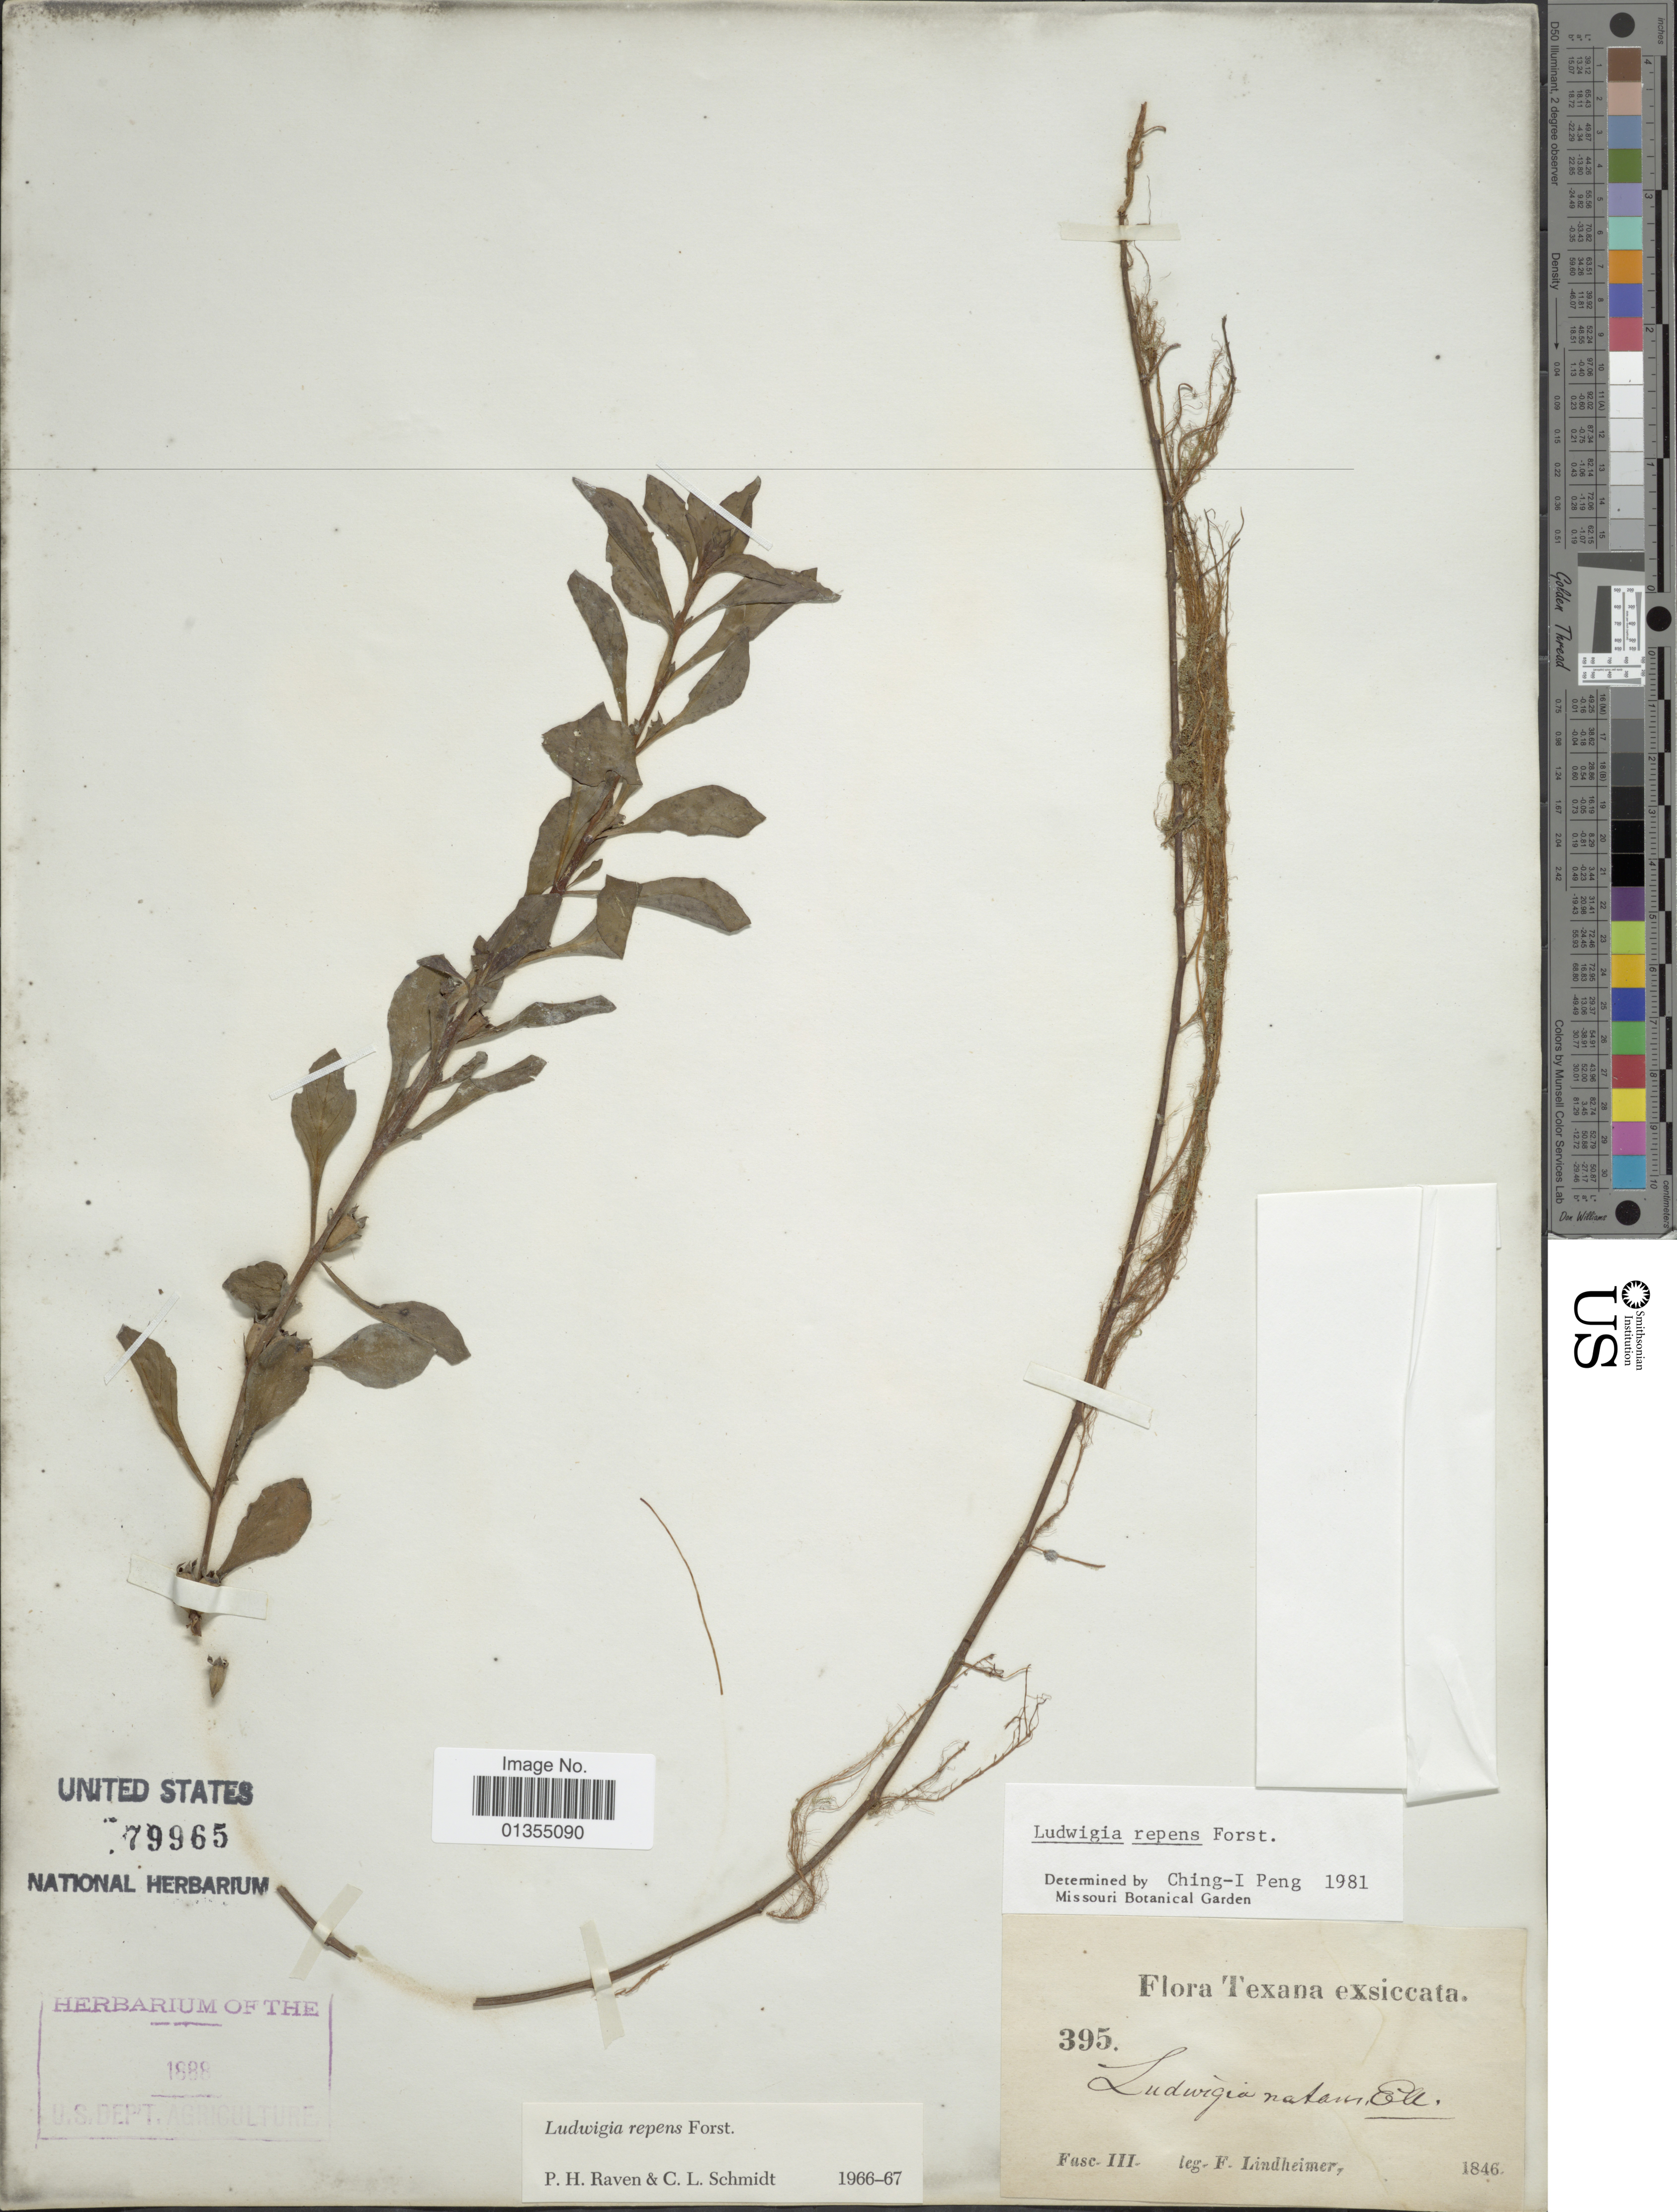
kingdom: Plantae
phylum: Tracheophyta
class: Magnoliopsida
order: Myrtales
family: Onagraceae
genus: Ludwigia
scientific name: Ludwigia repens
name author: J.R. Forst.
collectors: F. Lindheimer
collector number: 395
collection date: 1846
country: United States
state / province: Texas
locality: Fasc. III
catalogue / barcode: US 79965